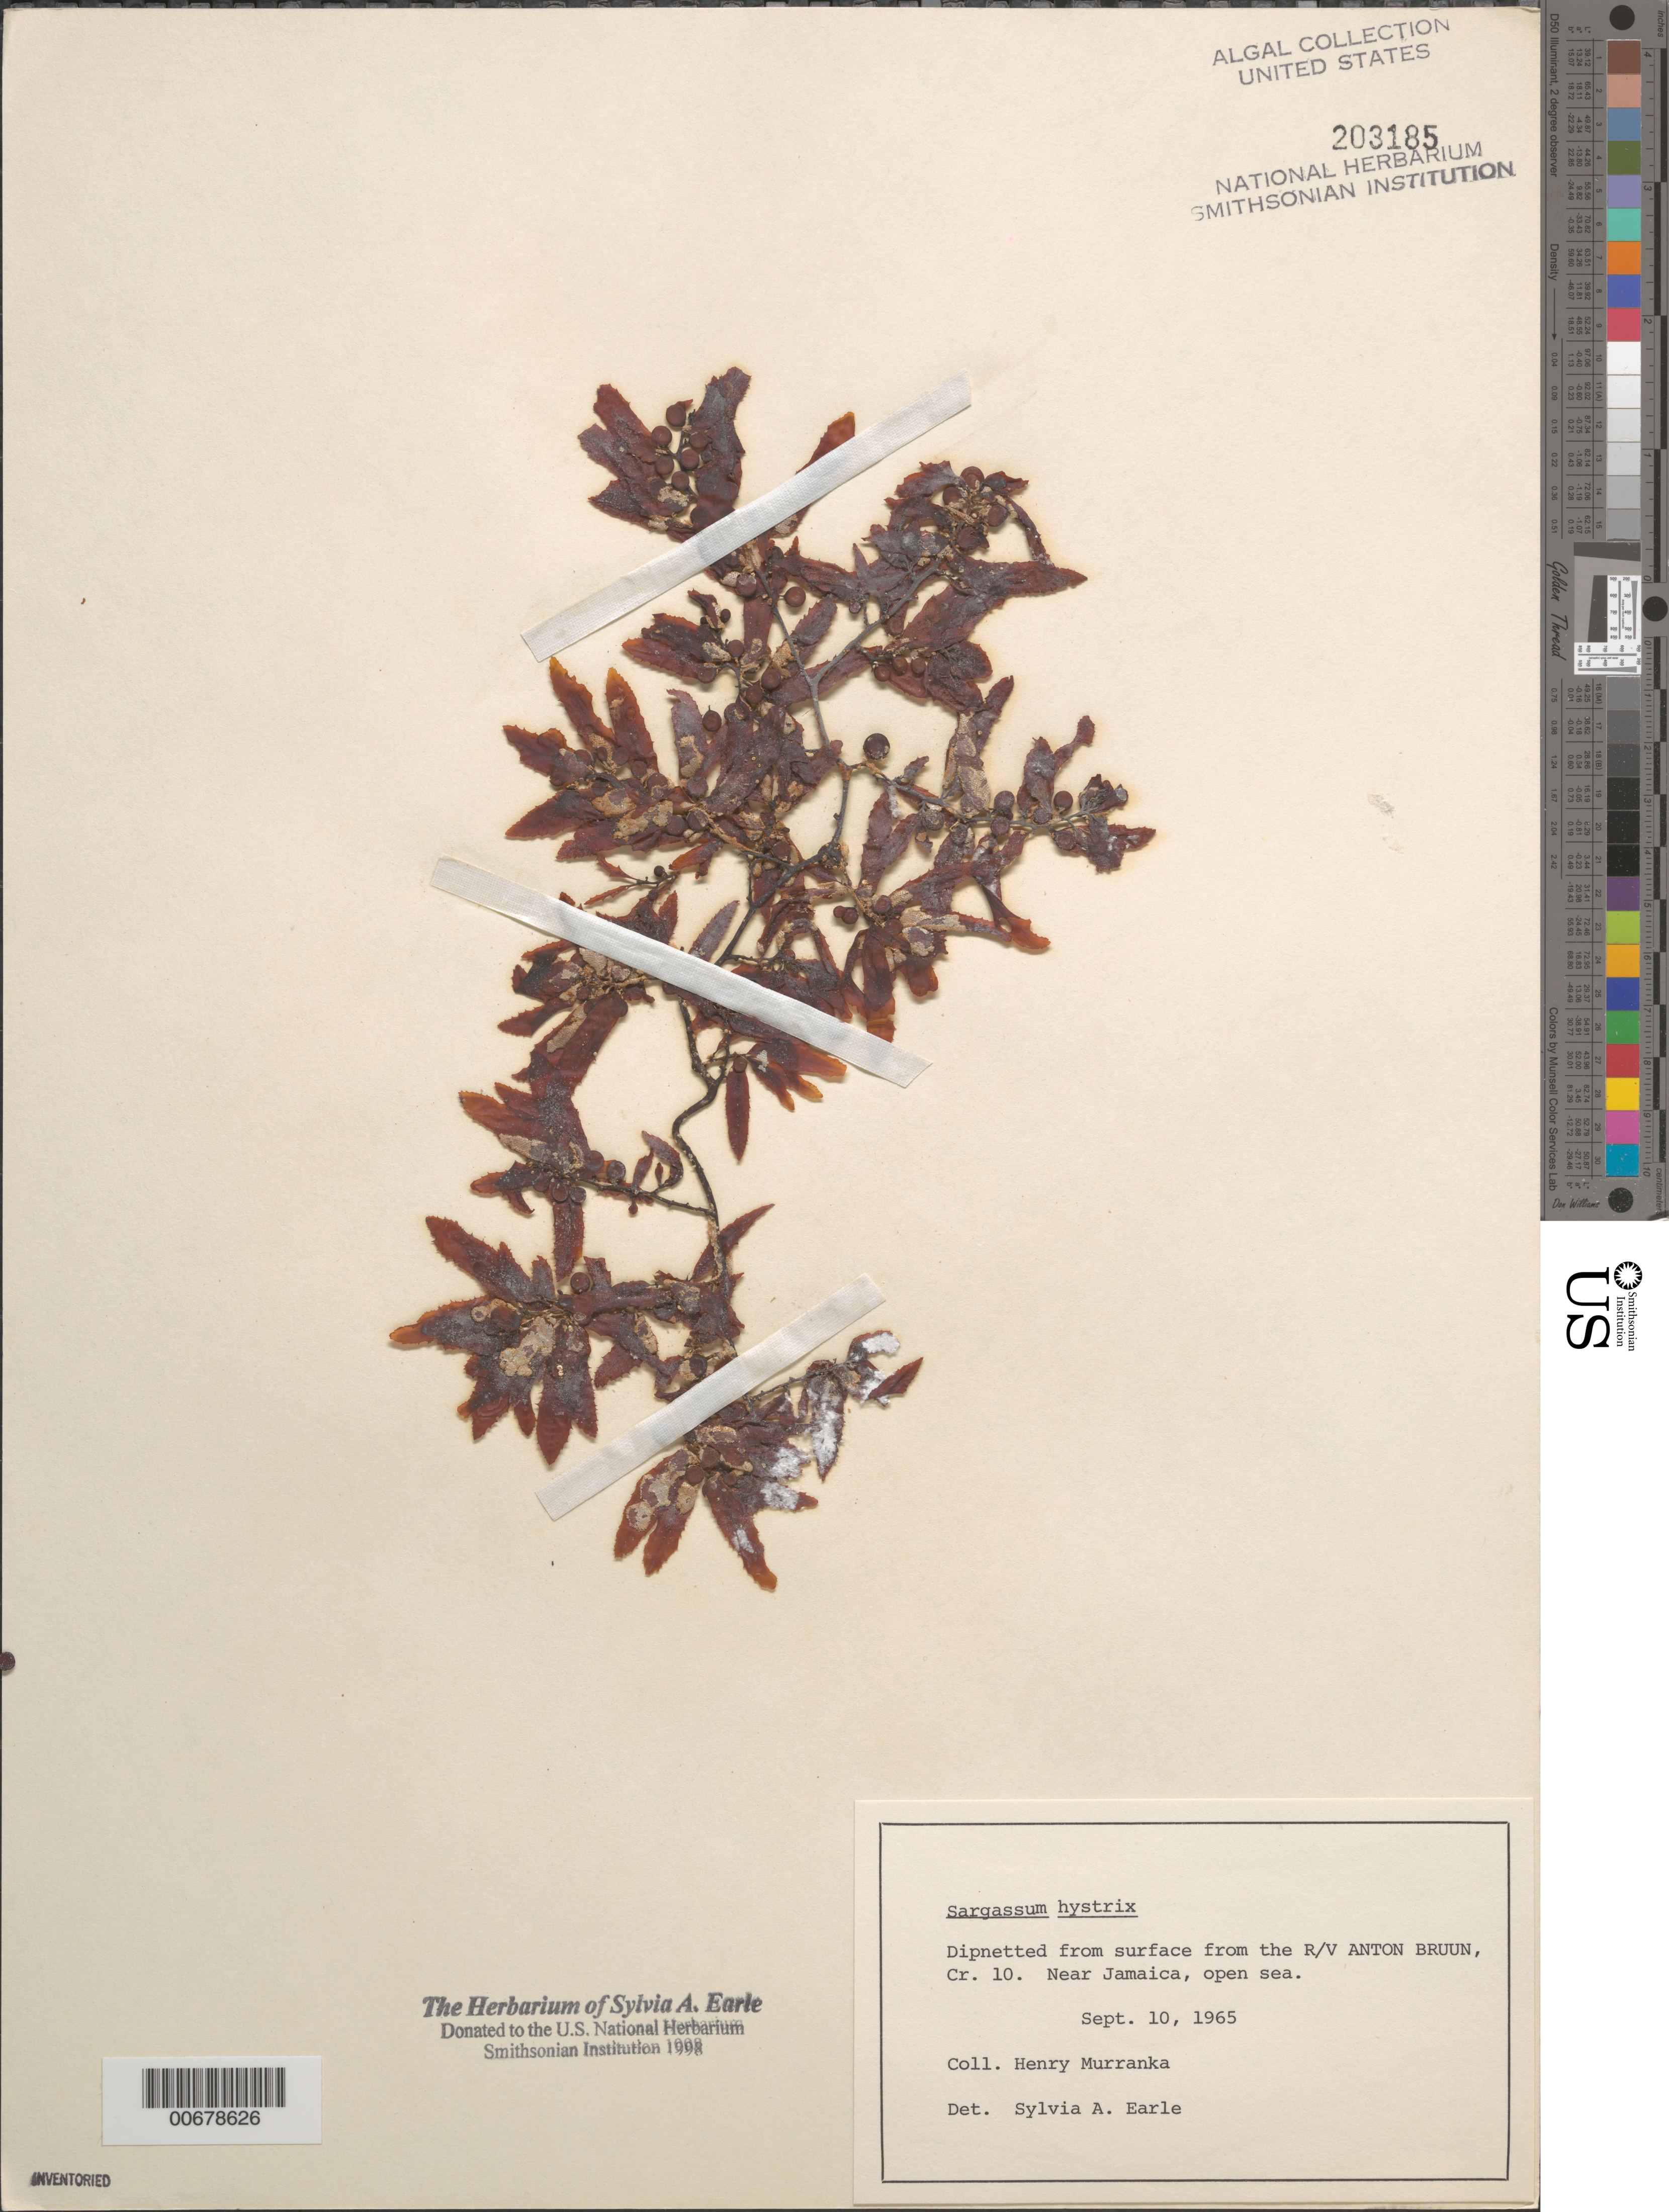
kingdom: Chromista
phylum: Ochrophyta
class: Phaeophyceae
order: Fucales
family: Sargassaceae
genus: Sargassum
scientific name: Sargassum hystrix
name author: J. Agardh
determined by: Earle, S. A.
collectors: H. Murranka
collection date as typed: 10 Sep 1965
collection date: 1965-09-10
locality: Caribbean Sea north of Jamaica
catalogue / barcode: US 203185